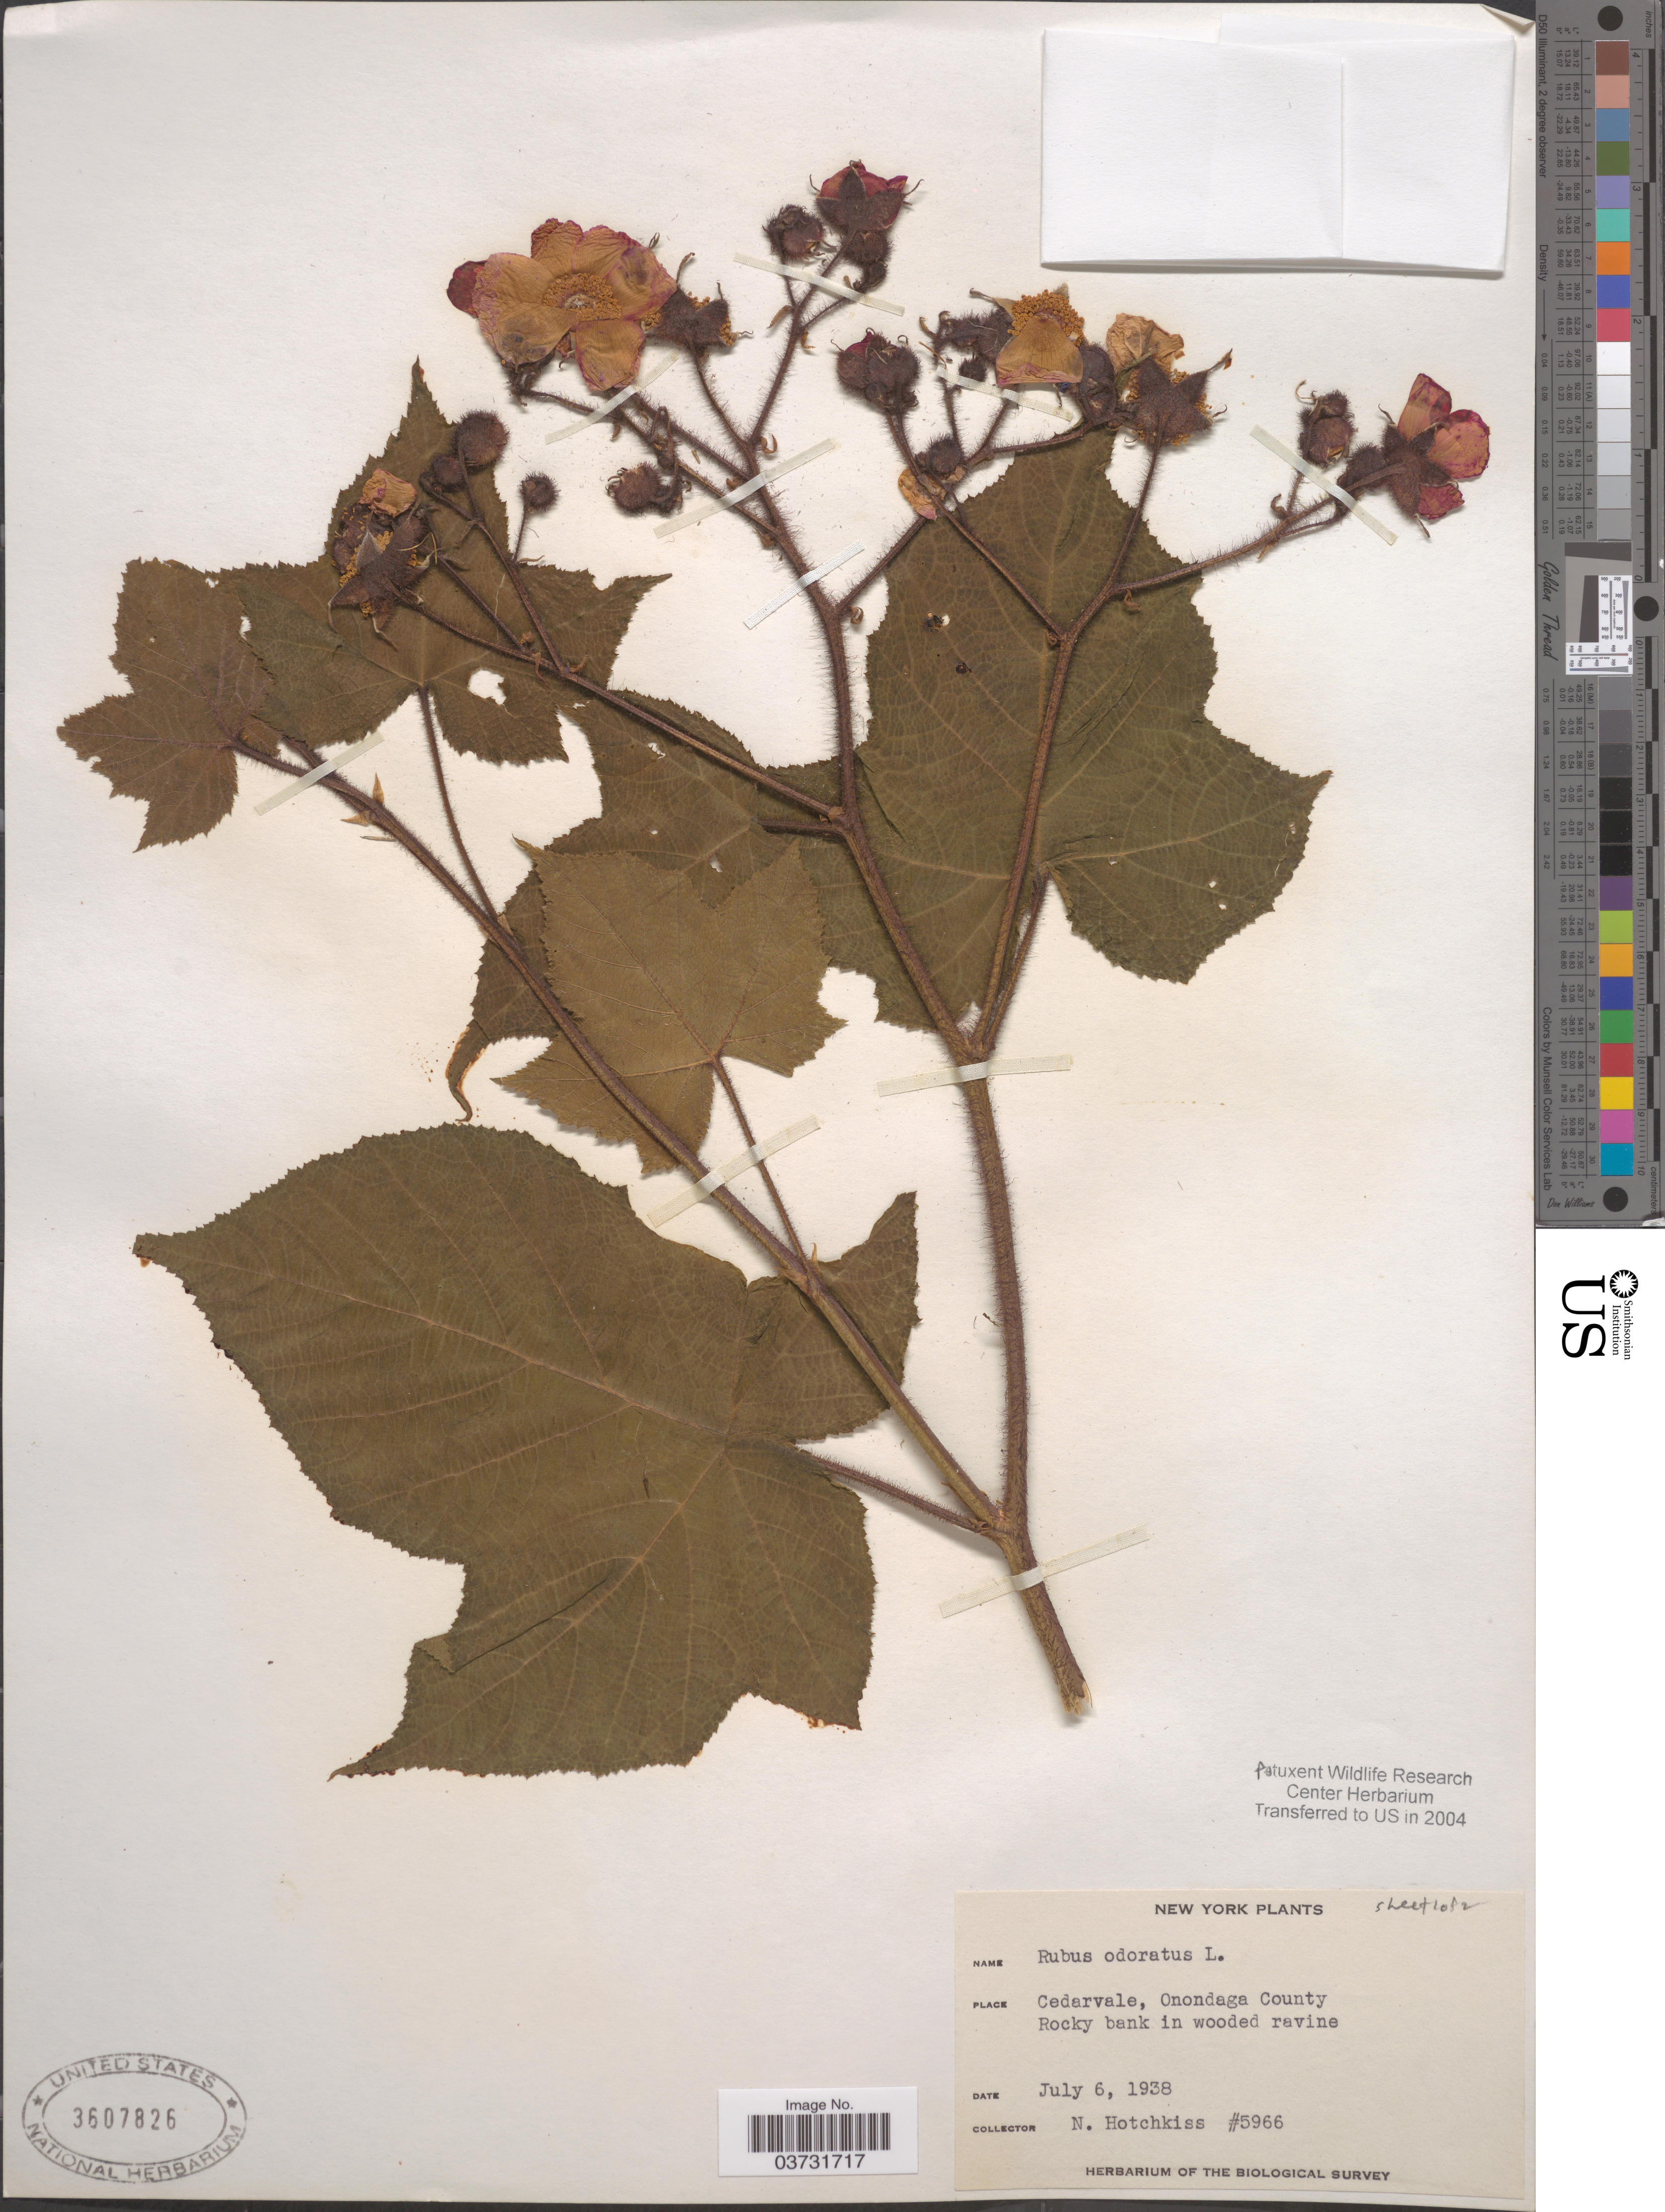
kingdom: Plantae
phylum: Tracheophyta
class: Magnoliopsida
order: Rosales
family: Rosaceae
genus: Rubus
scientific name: Rubus odoratus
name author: L.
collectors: N. Hotchkiss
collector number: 5966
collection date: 1938-07-06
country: United States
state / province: New York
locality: Cedarvale, Onondaga County.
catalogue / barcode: US 3607826